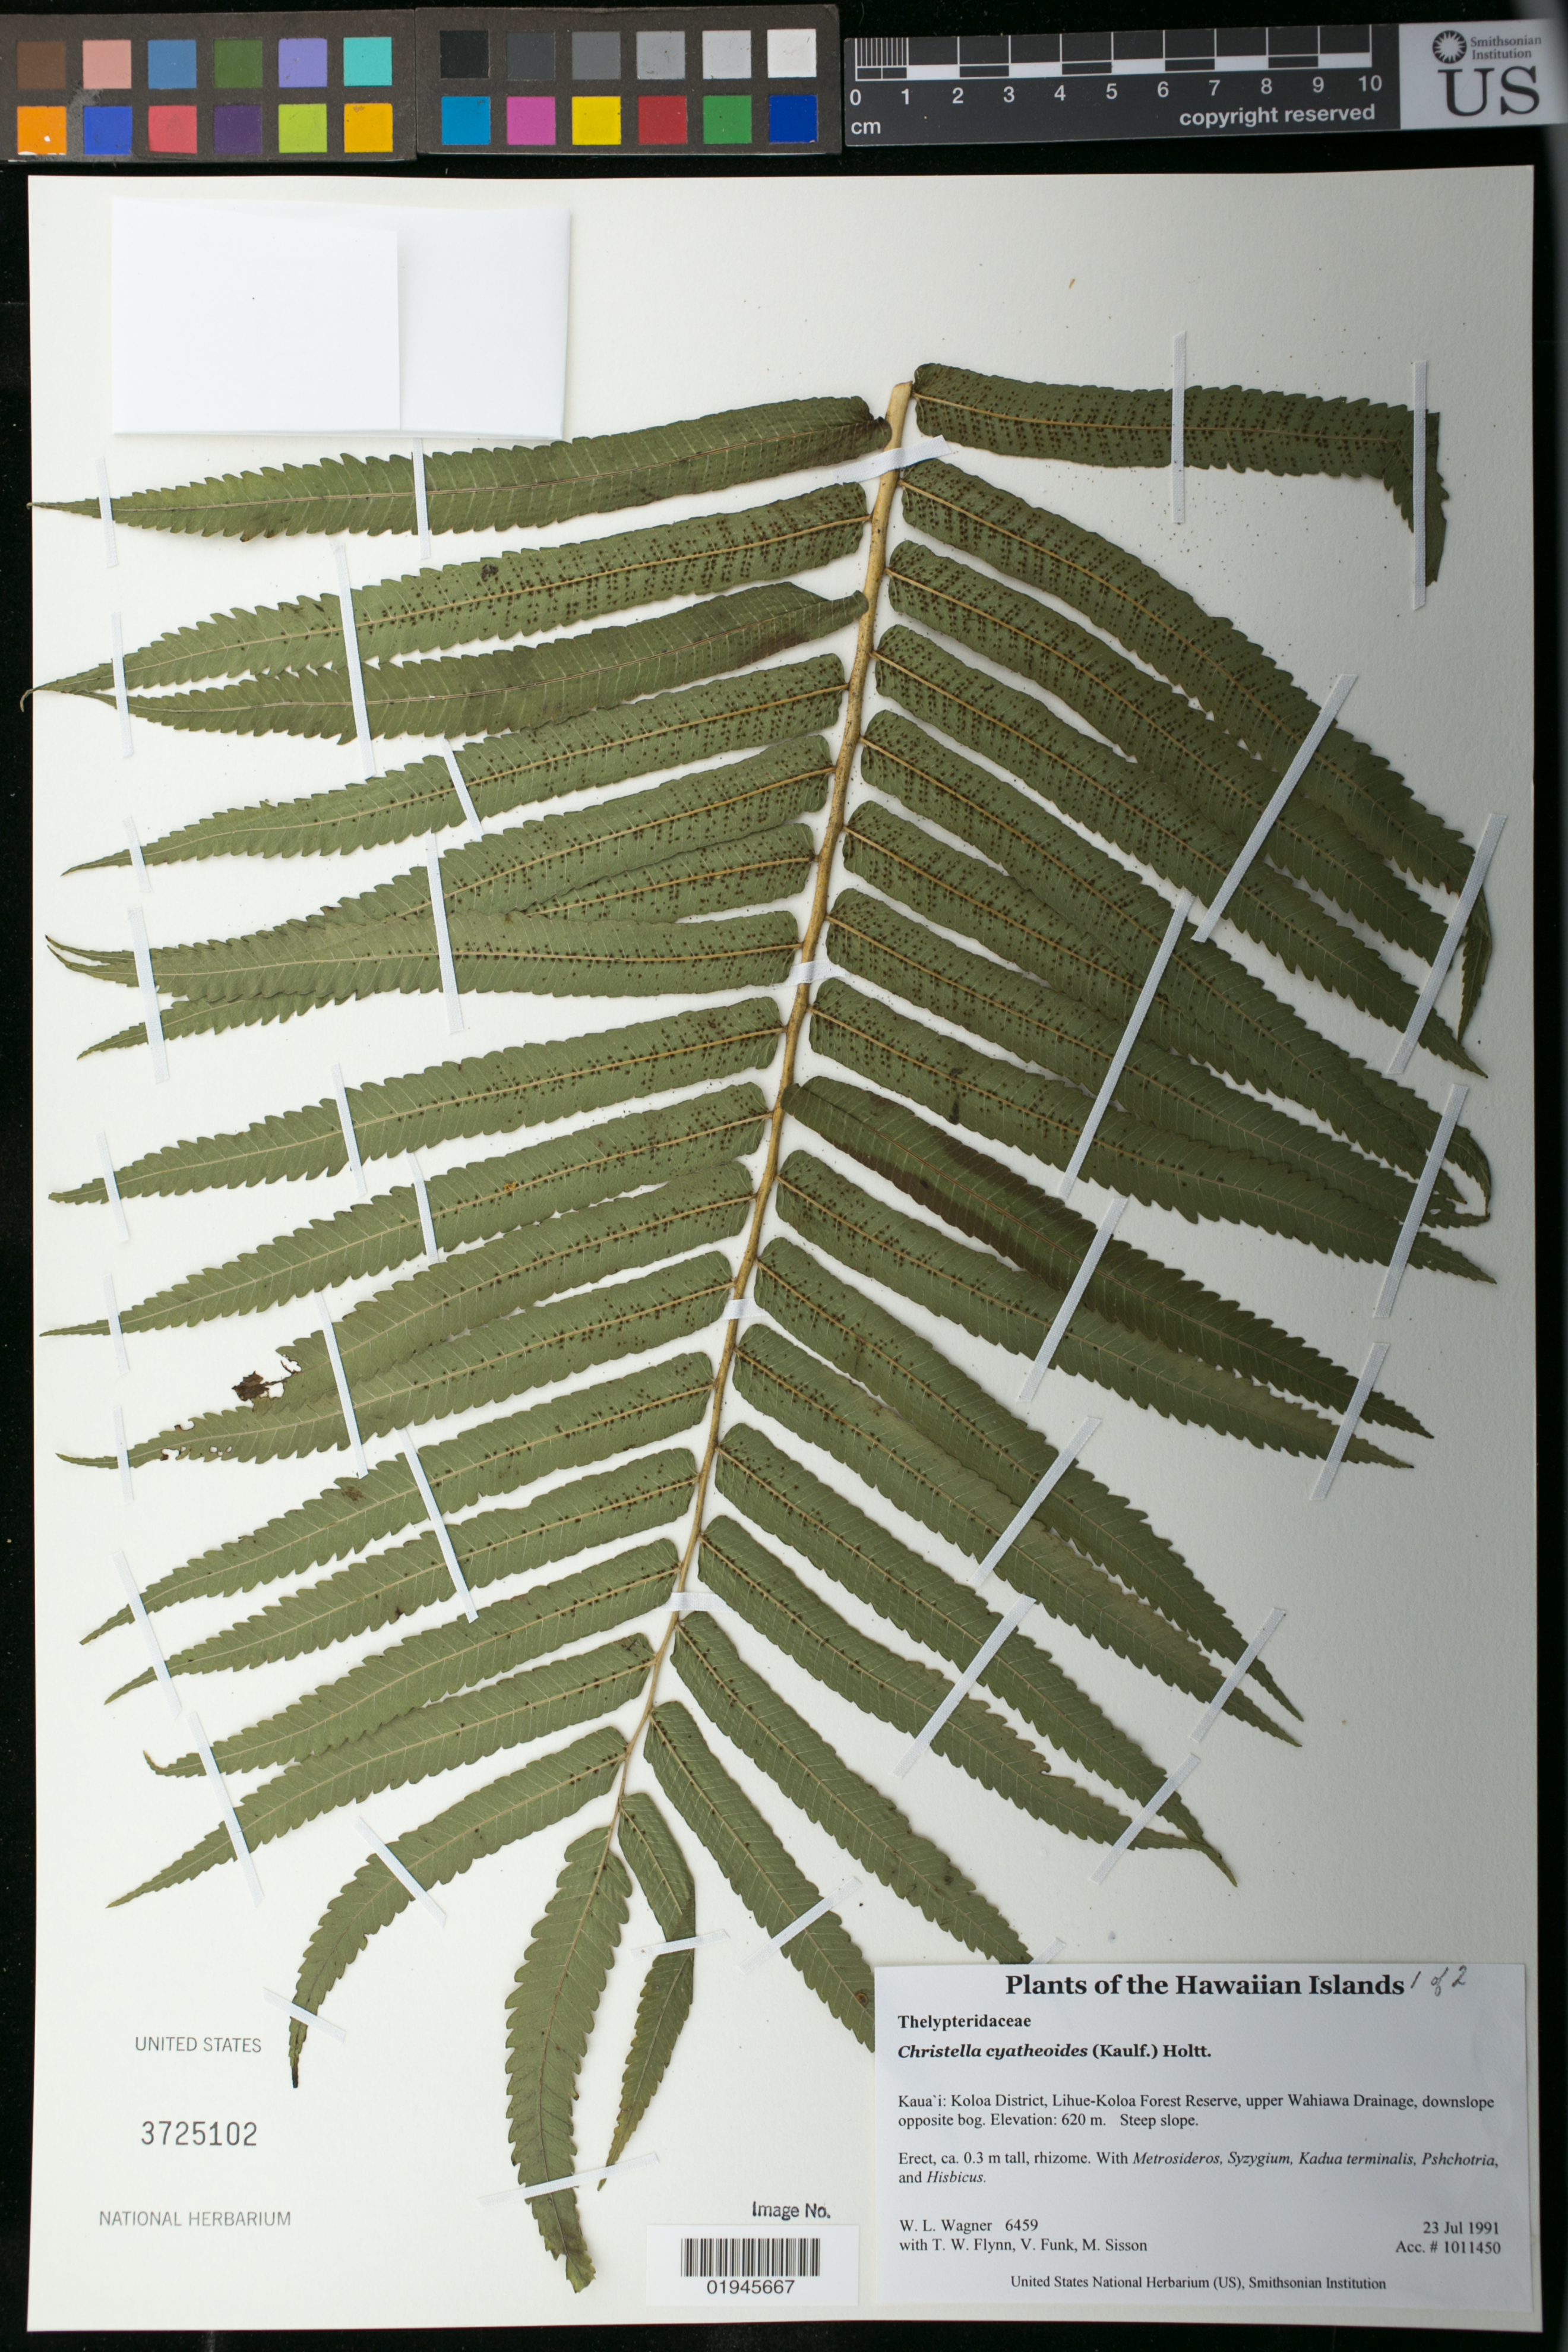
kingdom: Plantae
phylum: Tracheophyta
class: Polypodiopsida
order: Polypodiales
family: Thelypteridaceae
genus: Christella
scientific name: Christella cyatheoides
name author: (Kaulf.) Holttum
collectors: W. L. Wagner, T. W. Flynn, V. Funk & M. Sisson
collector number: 6459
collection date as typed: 23 Jul 1991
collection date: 1991-07-23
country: United States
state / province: Hawaii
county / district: Kauai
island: Kaua'i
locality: Koloa District, Lihue-Koloa Forest Reserve, upper Wahiawa Drainage, downslope opposite bog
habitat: Steep slope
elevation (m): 620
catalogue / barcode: US 3725102